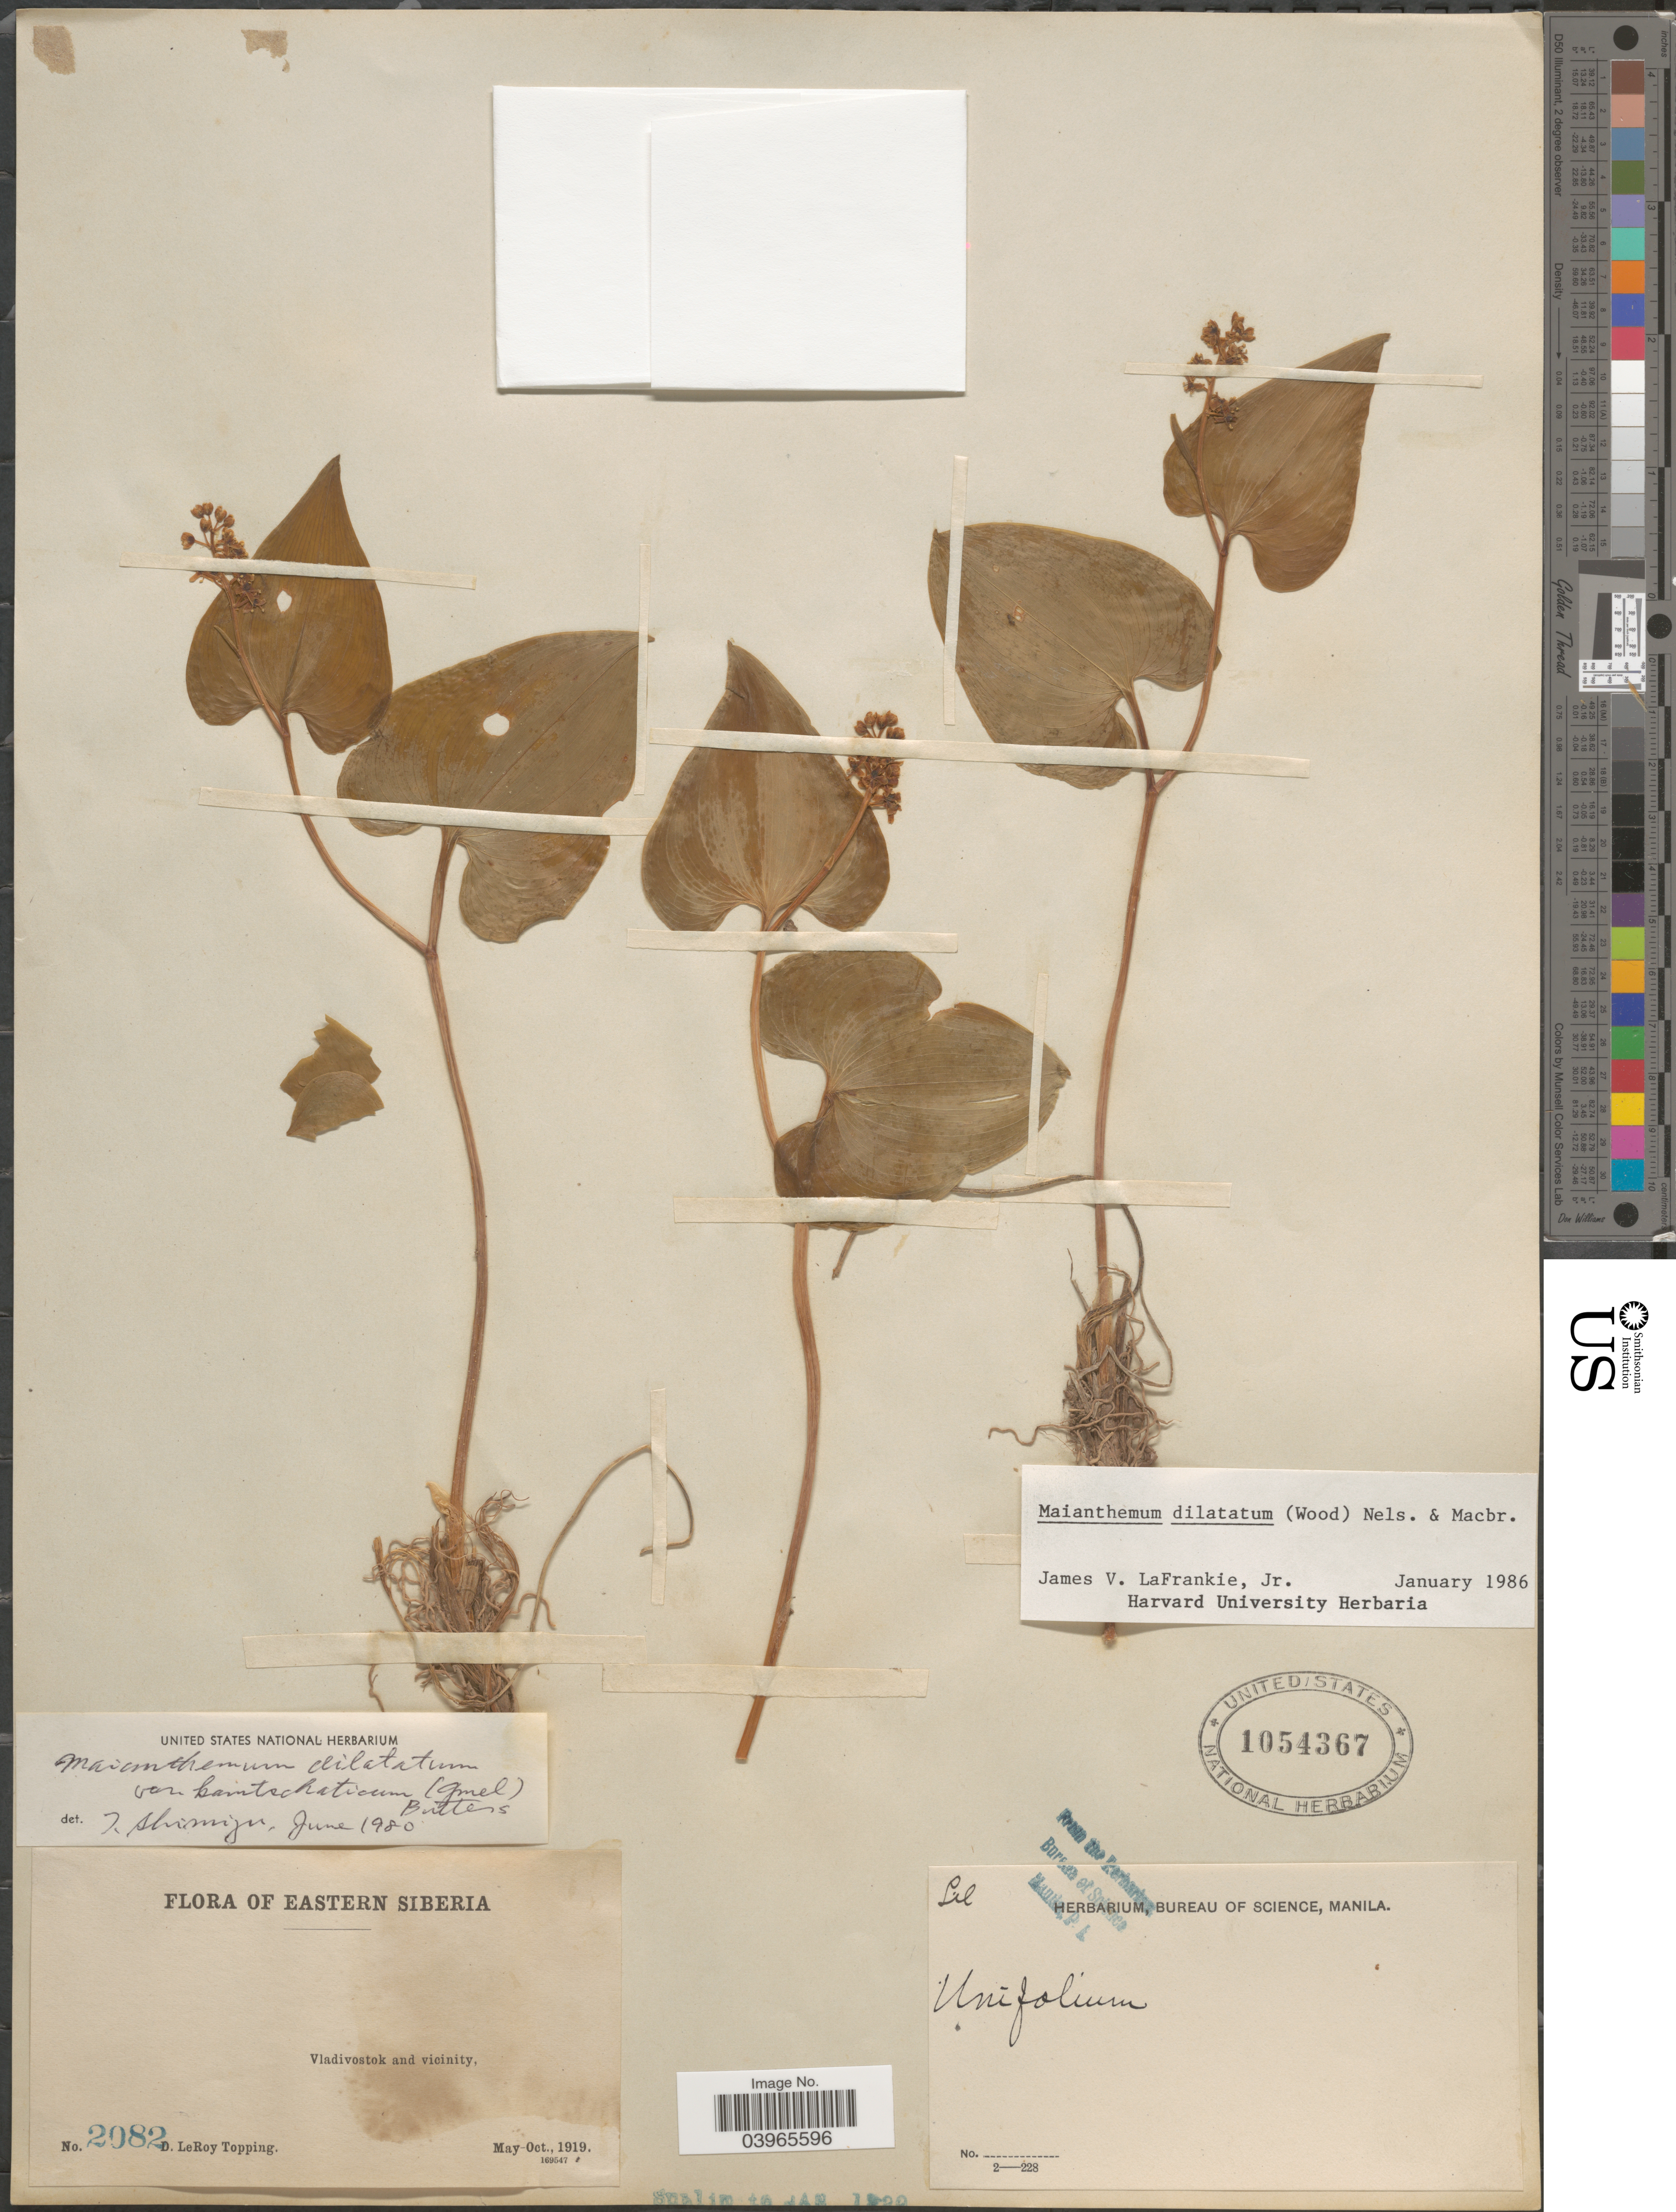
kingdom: Plantae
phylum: Tracheophyta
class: Liliopsida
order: Asparagales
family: Asparagaceae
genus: Maianthemum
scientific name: Maianthemum dilatatum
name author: (Alph. Wood) A. Nelson & J.F. Macbr.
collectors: D. L. Topping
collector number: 2082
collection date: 1919-05/1919-10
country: Russian Federation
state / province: Primorsky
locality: Eastern Siberia. Vladivostok and vicinity.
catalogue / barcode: US 1054367